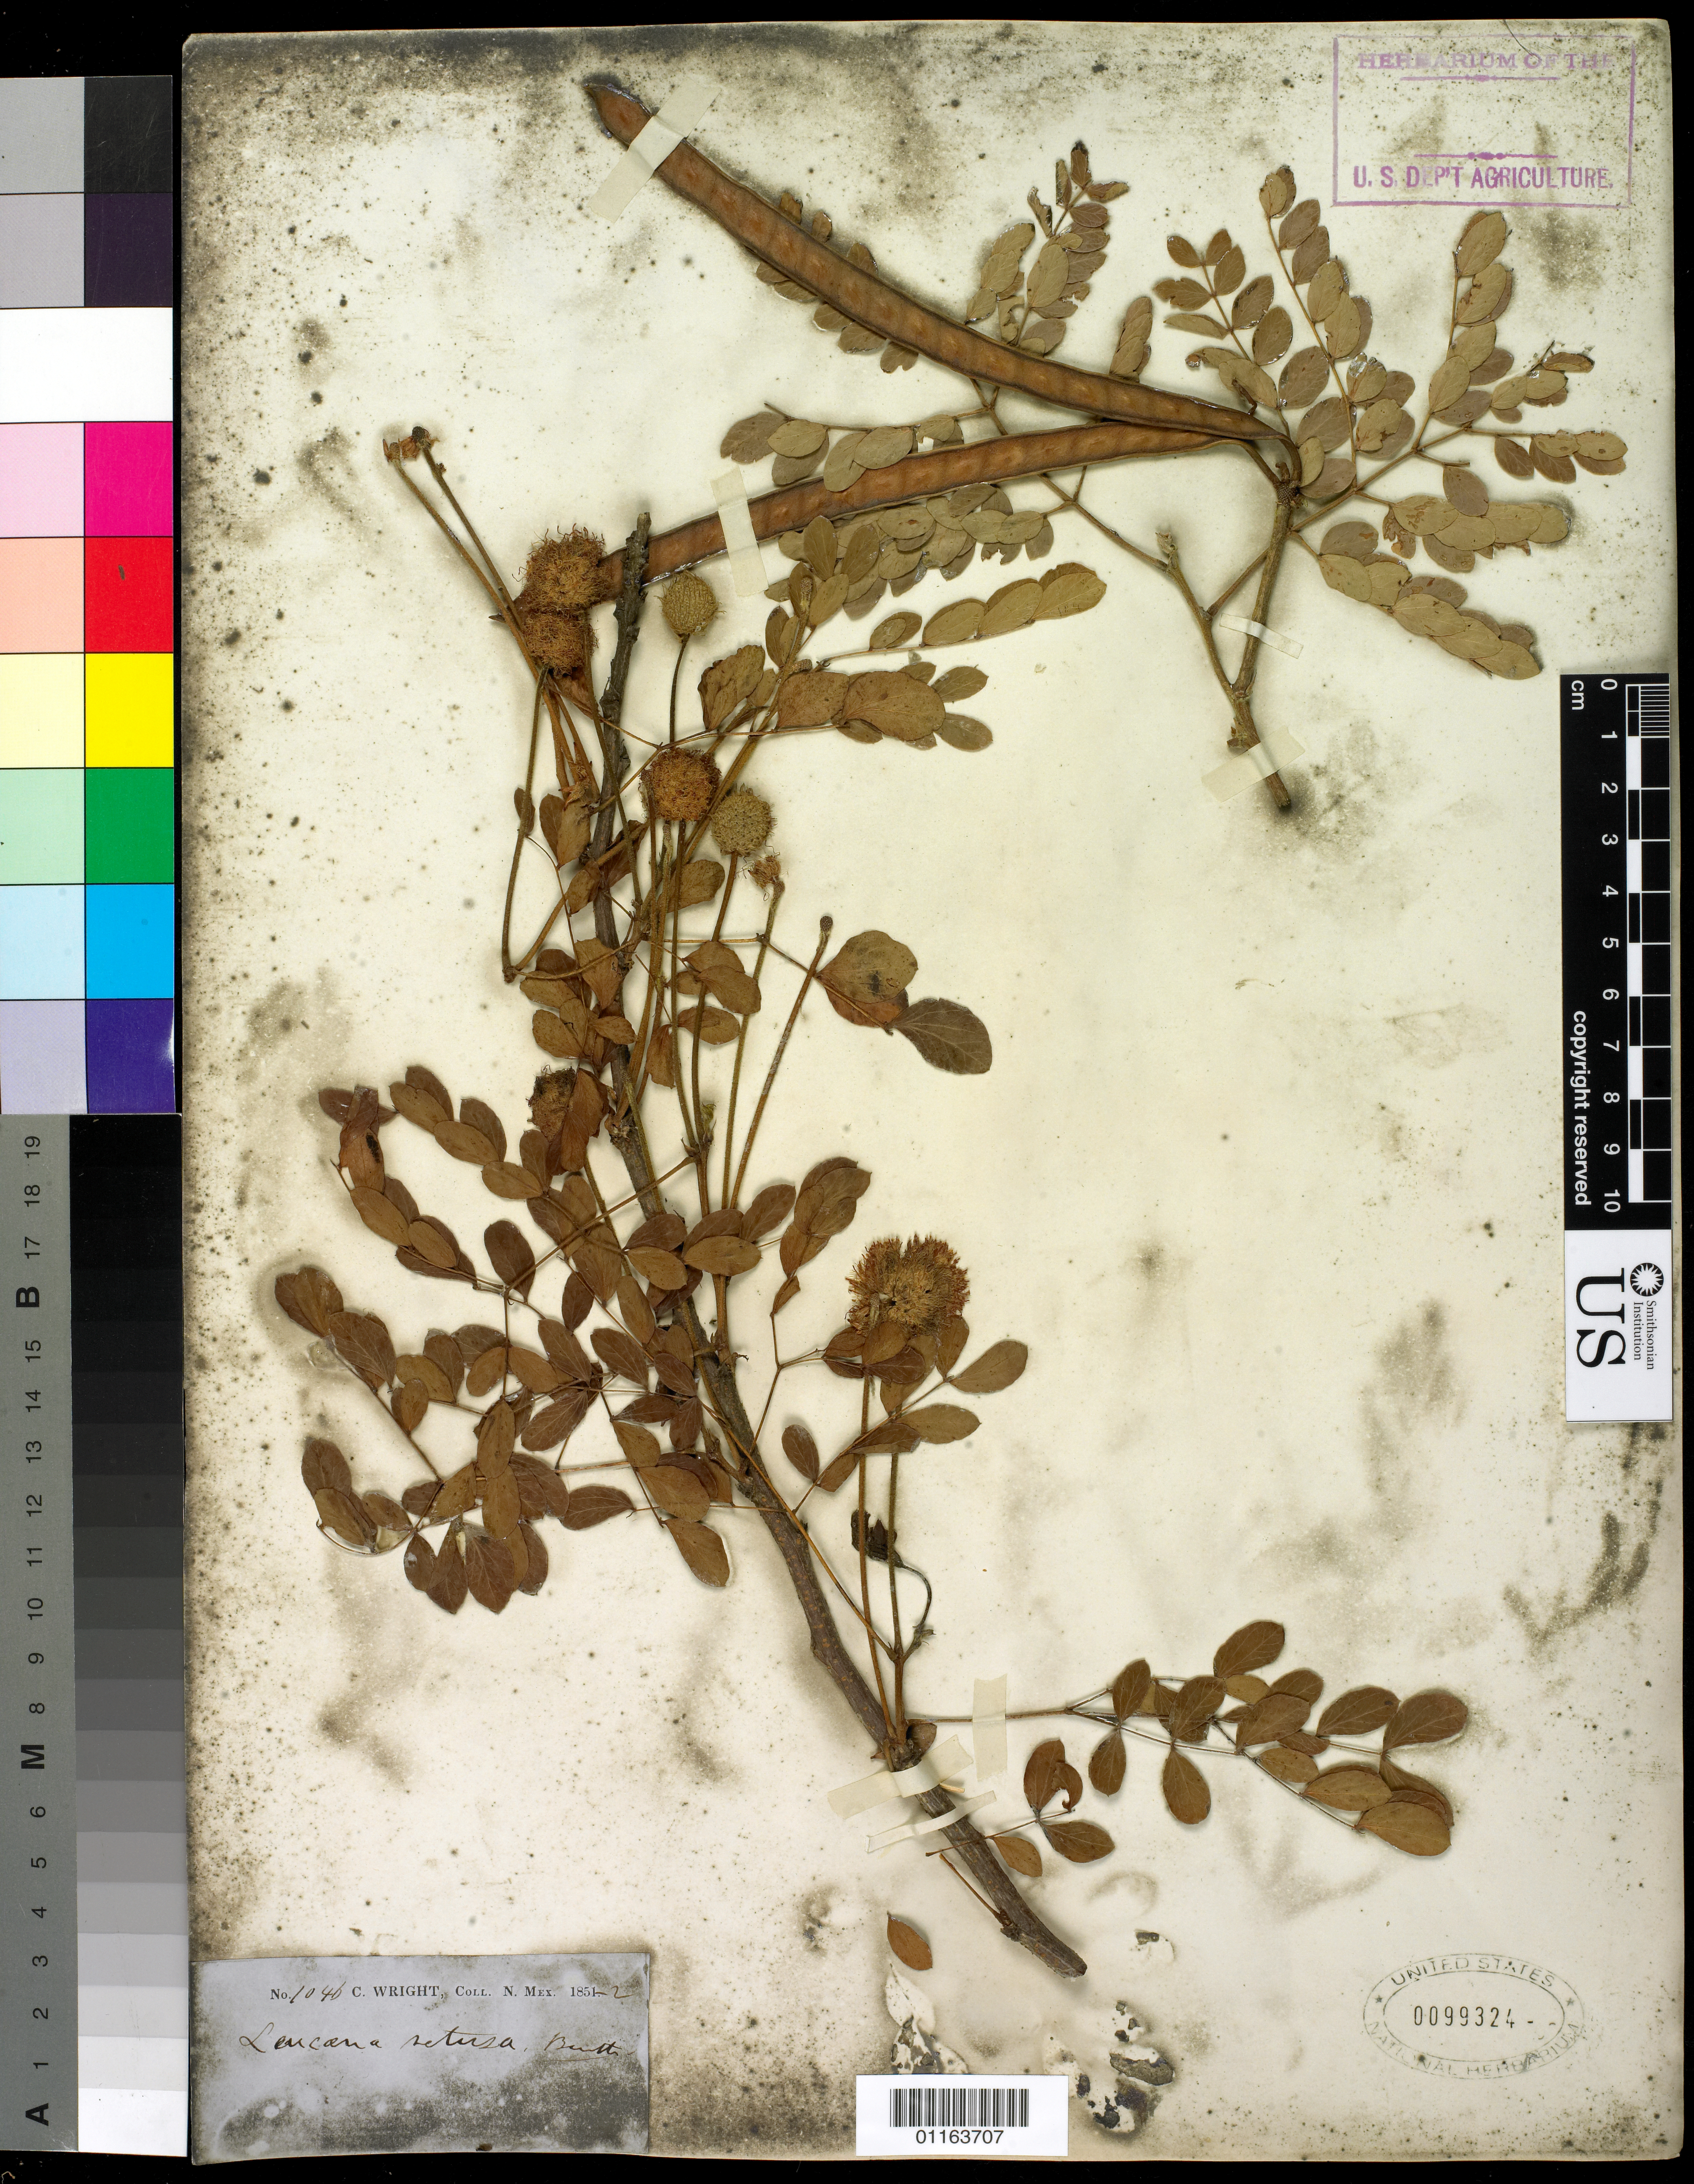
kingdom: Plantae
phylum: Tracheophyta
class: Magnoliopsida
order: Fabales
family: Fabaceae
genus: Leucaena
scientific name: Leucaena retusa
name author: Benth. in A. Gray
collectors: C. Wright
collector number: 1046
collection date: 1851/1852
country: United States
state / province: New Mexico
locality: "N. Mex." [=northern Mexico or New Mexico? either way possibly referring to present-day Arizona or Texas]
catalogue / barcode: US 99324